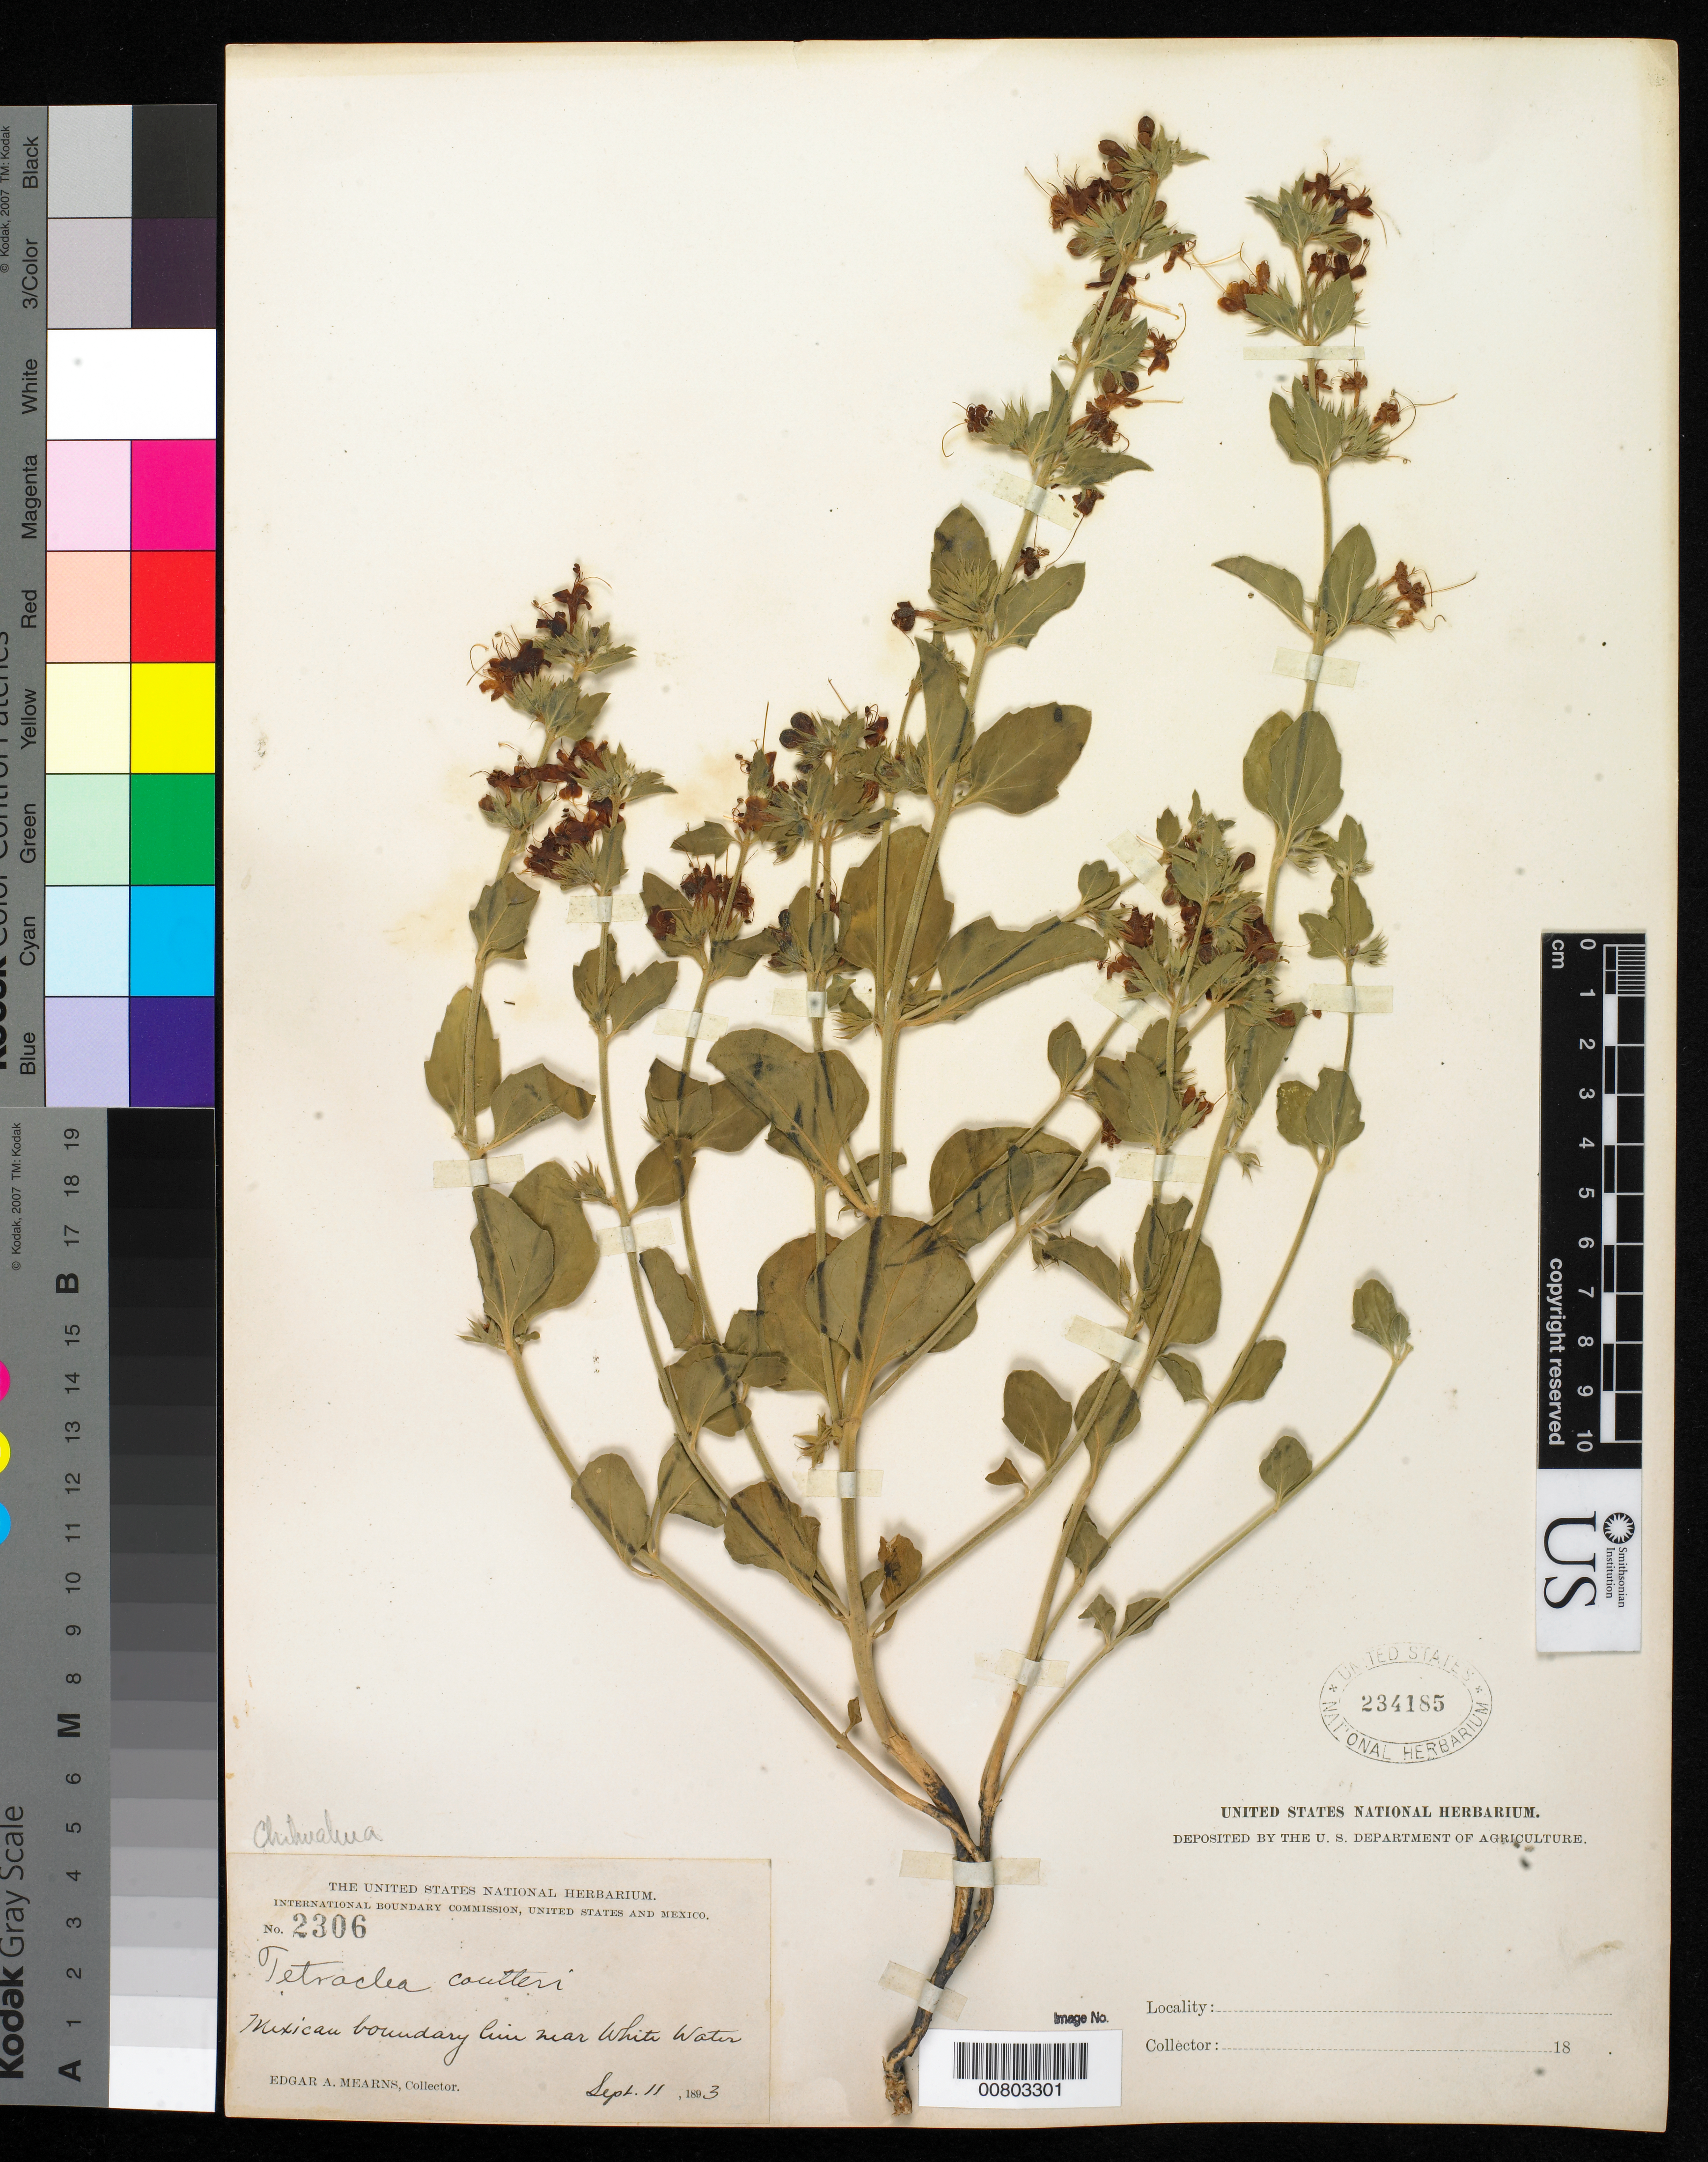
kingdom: Plantae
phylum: Tracheophyta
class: Magnoliopsida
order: Lamiales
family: Lamiaceae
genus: Tetraclea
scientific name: Tetraclea coulteri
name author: A. Gray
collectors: E. A. Mearns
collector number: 2306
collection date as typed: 11 Sep 1893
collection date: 1893-09-11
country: Mexico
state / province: Chihuahua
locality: Mexican boundary line near White Water, Chihuahua.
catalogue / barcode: US 234185